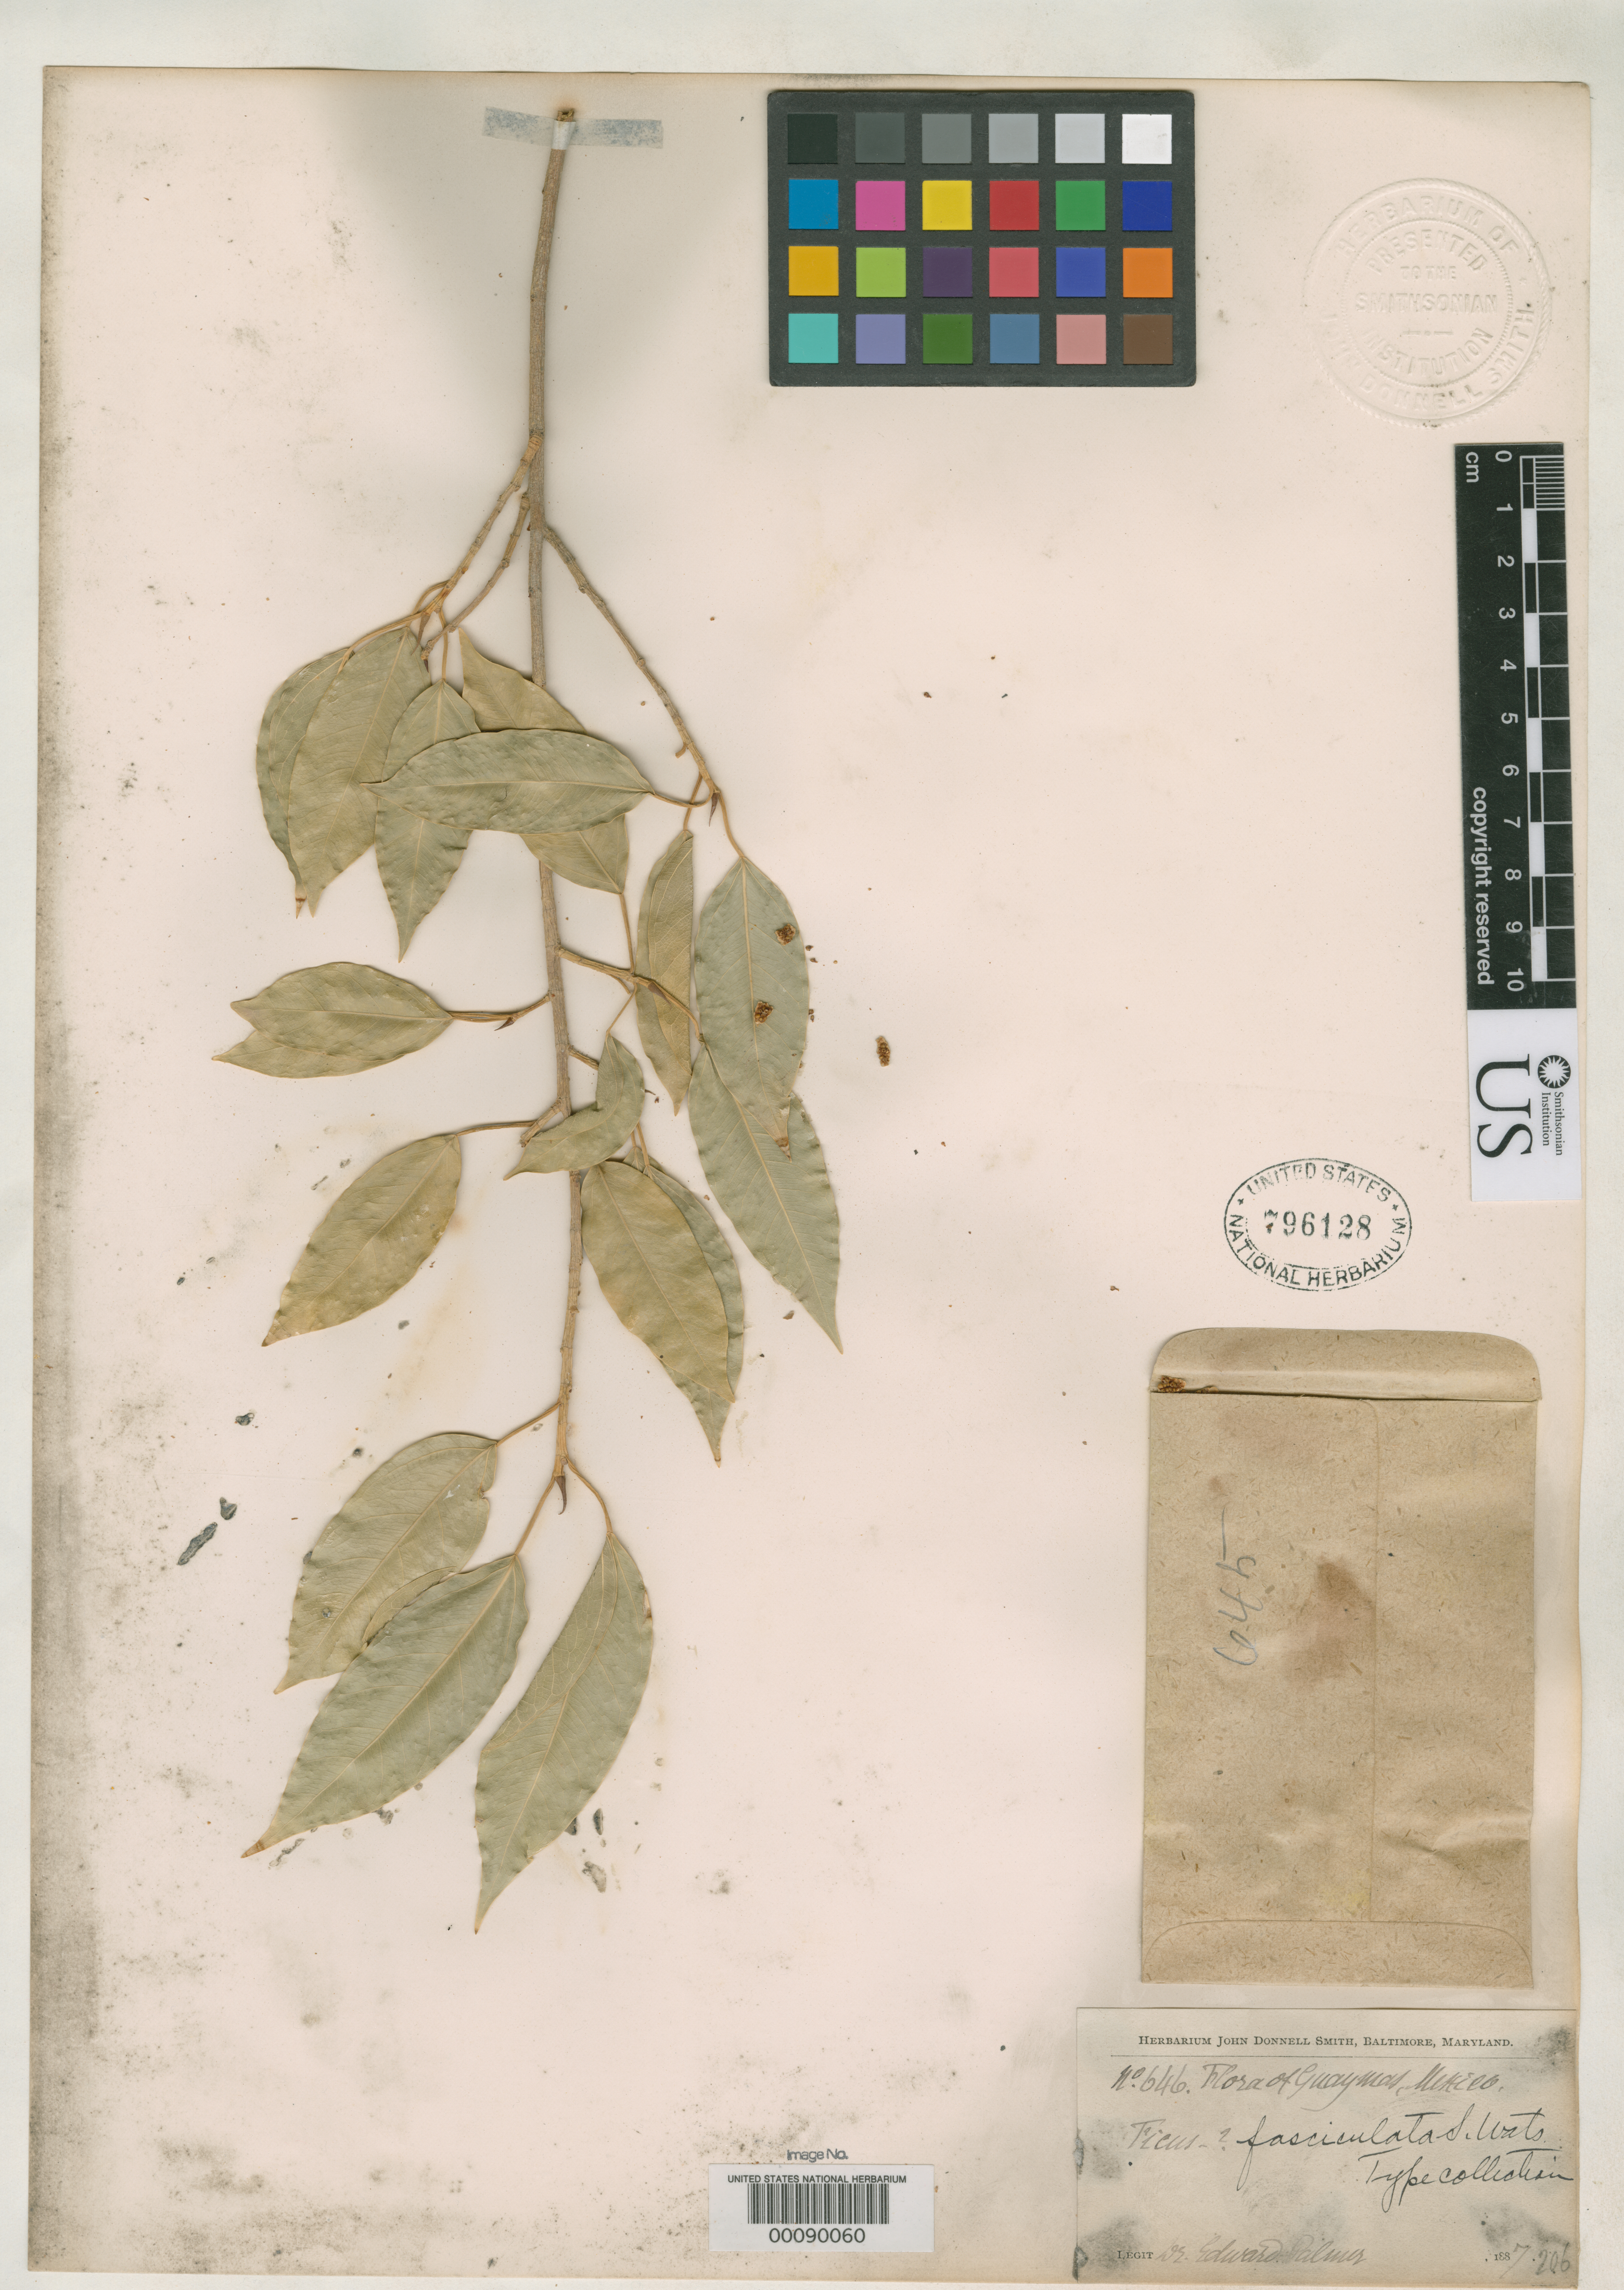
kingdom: Plantae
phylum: Tracheophyta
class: Magnoliopsida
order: Rosales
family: Moraceae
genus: Ficus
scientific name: Ficus fasciculata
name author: S. Watson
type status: Isotype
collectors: E. Palmer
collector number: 646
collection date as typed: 1887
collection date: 1887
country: Mexico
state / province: Sonora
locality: Guaymas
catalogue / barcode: US 796128